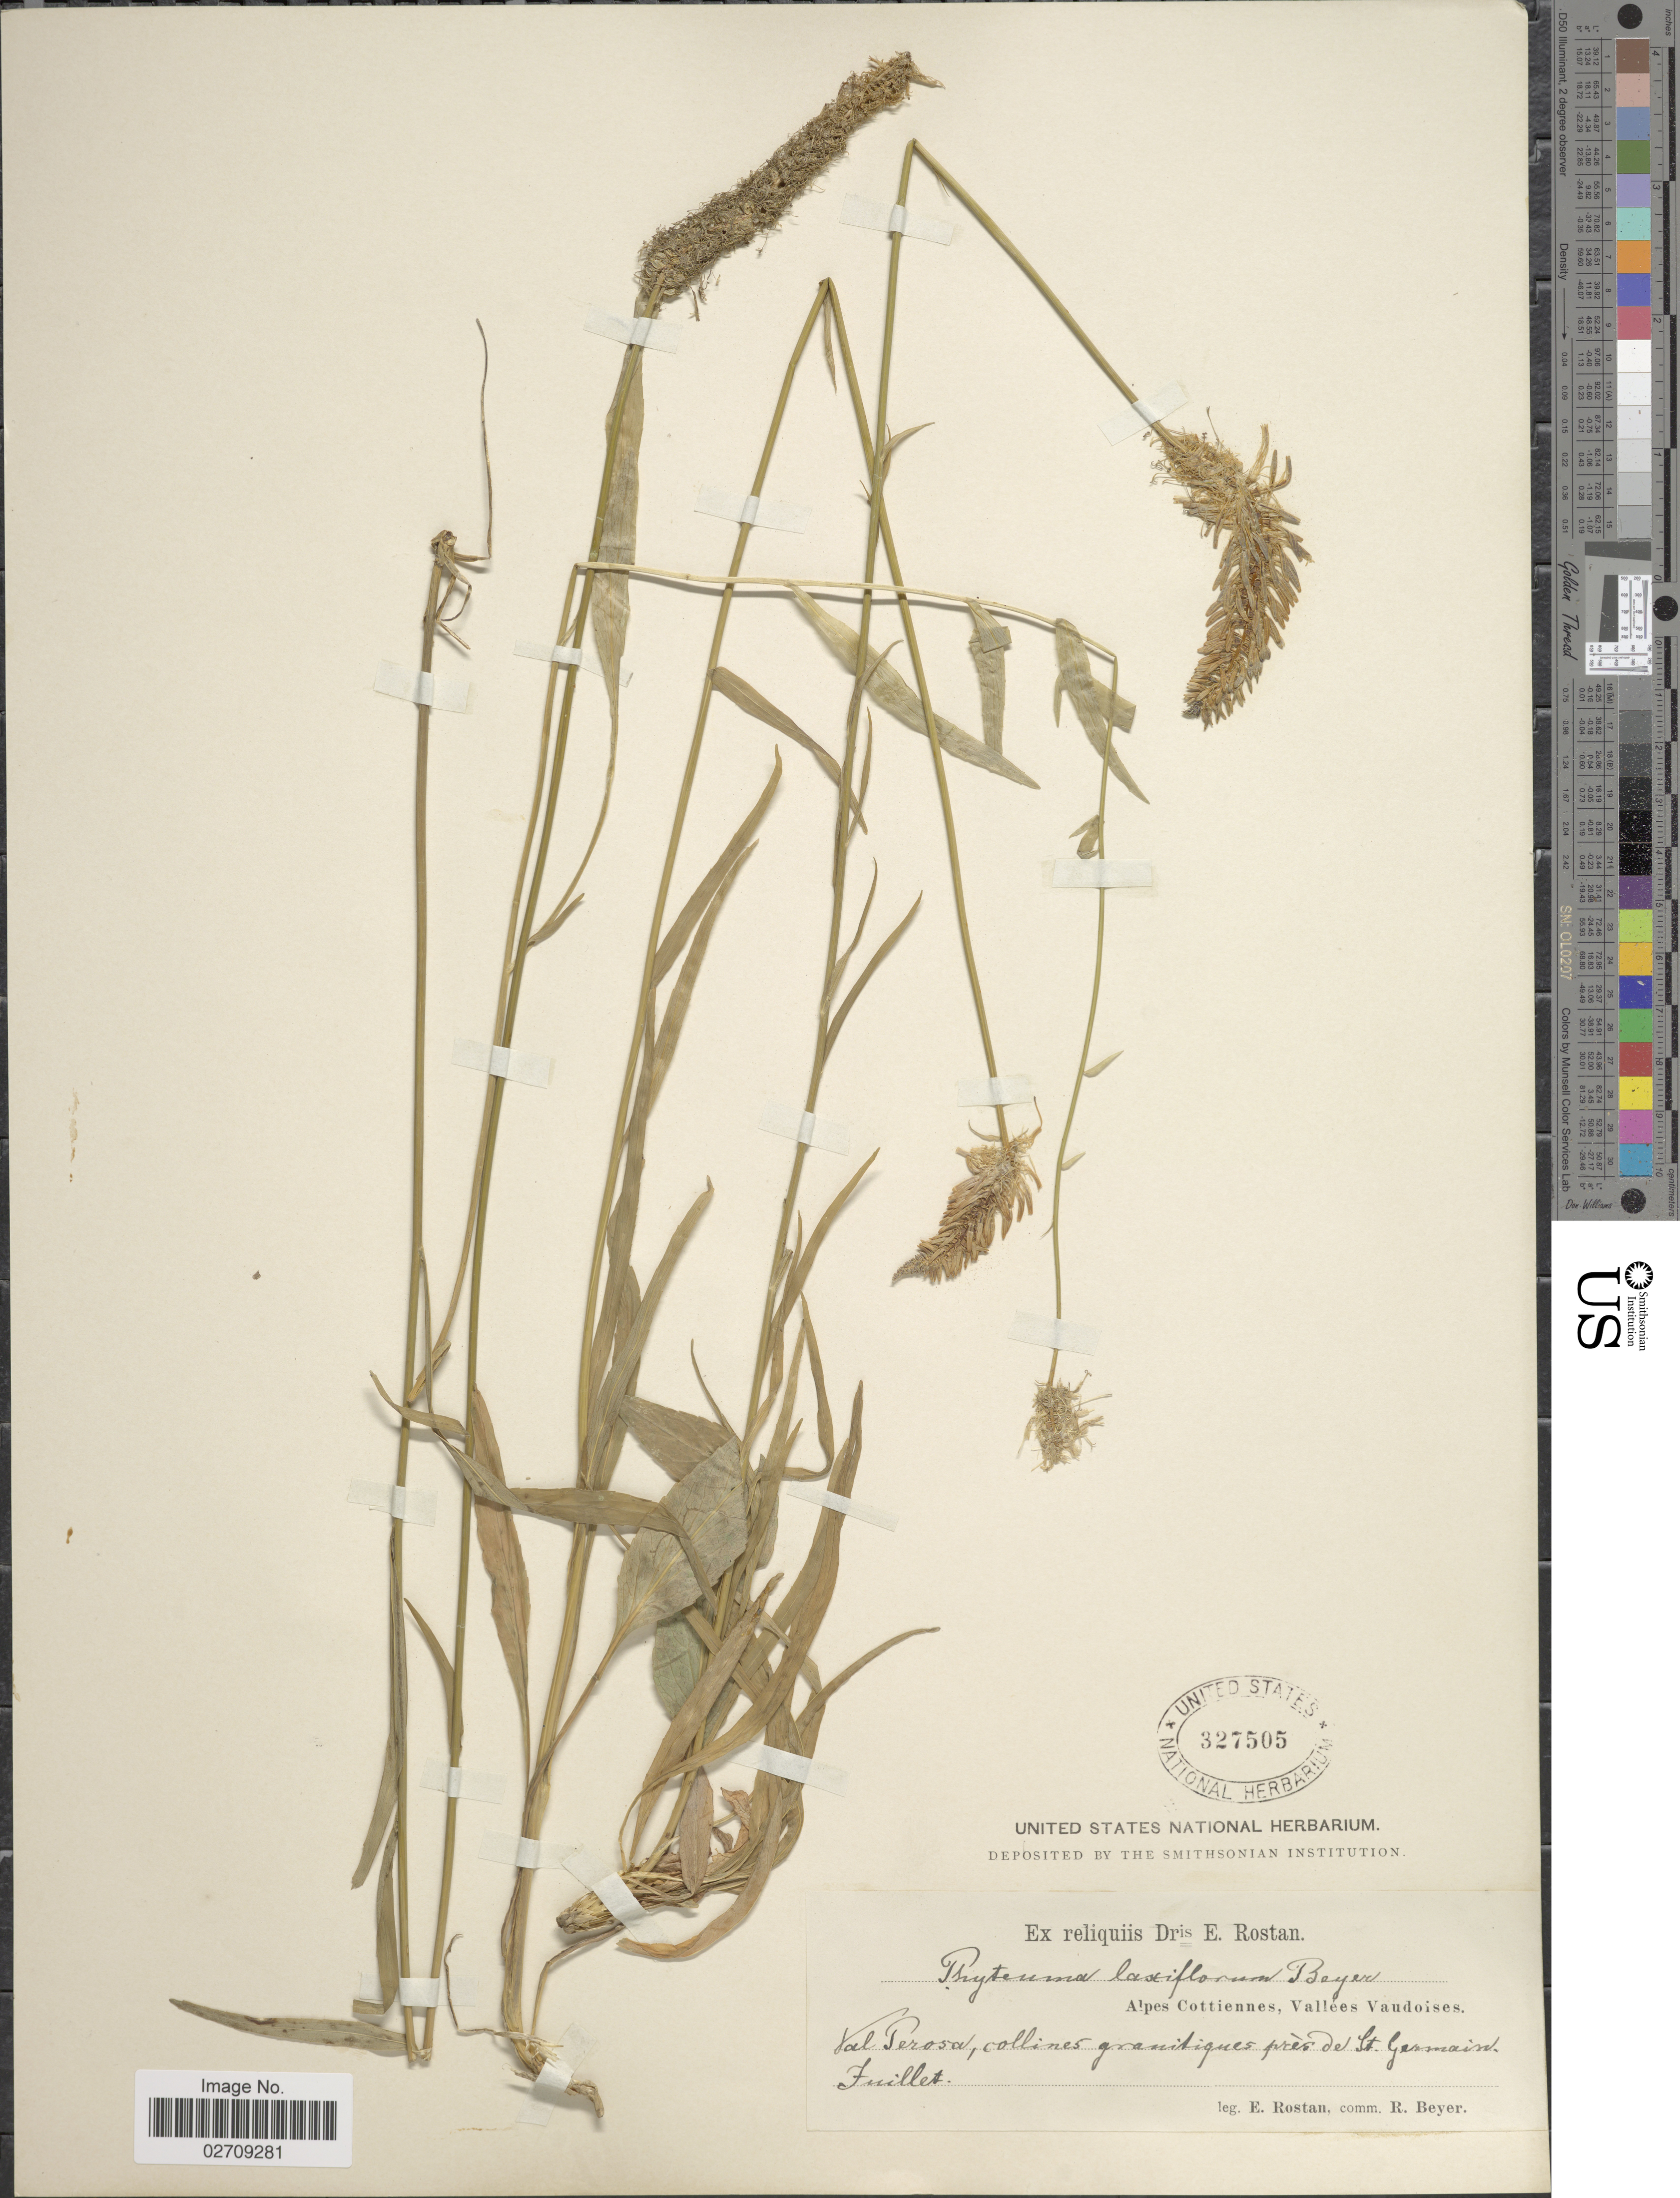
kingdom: Plantae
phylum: Tracheophyta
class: Magnoliopsida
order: Asterales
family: Campanulaceae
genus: Phyteuma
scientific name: Phyteuma laxiflorum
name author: Beyer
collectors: E. Rostan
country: Italy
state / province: Piedmont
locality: Alpes Cottiennes, Vallees Vaudoises. Val Perosa, collines granitiques pres de St. Germain.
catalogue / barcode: US 327505